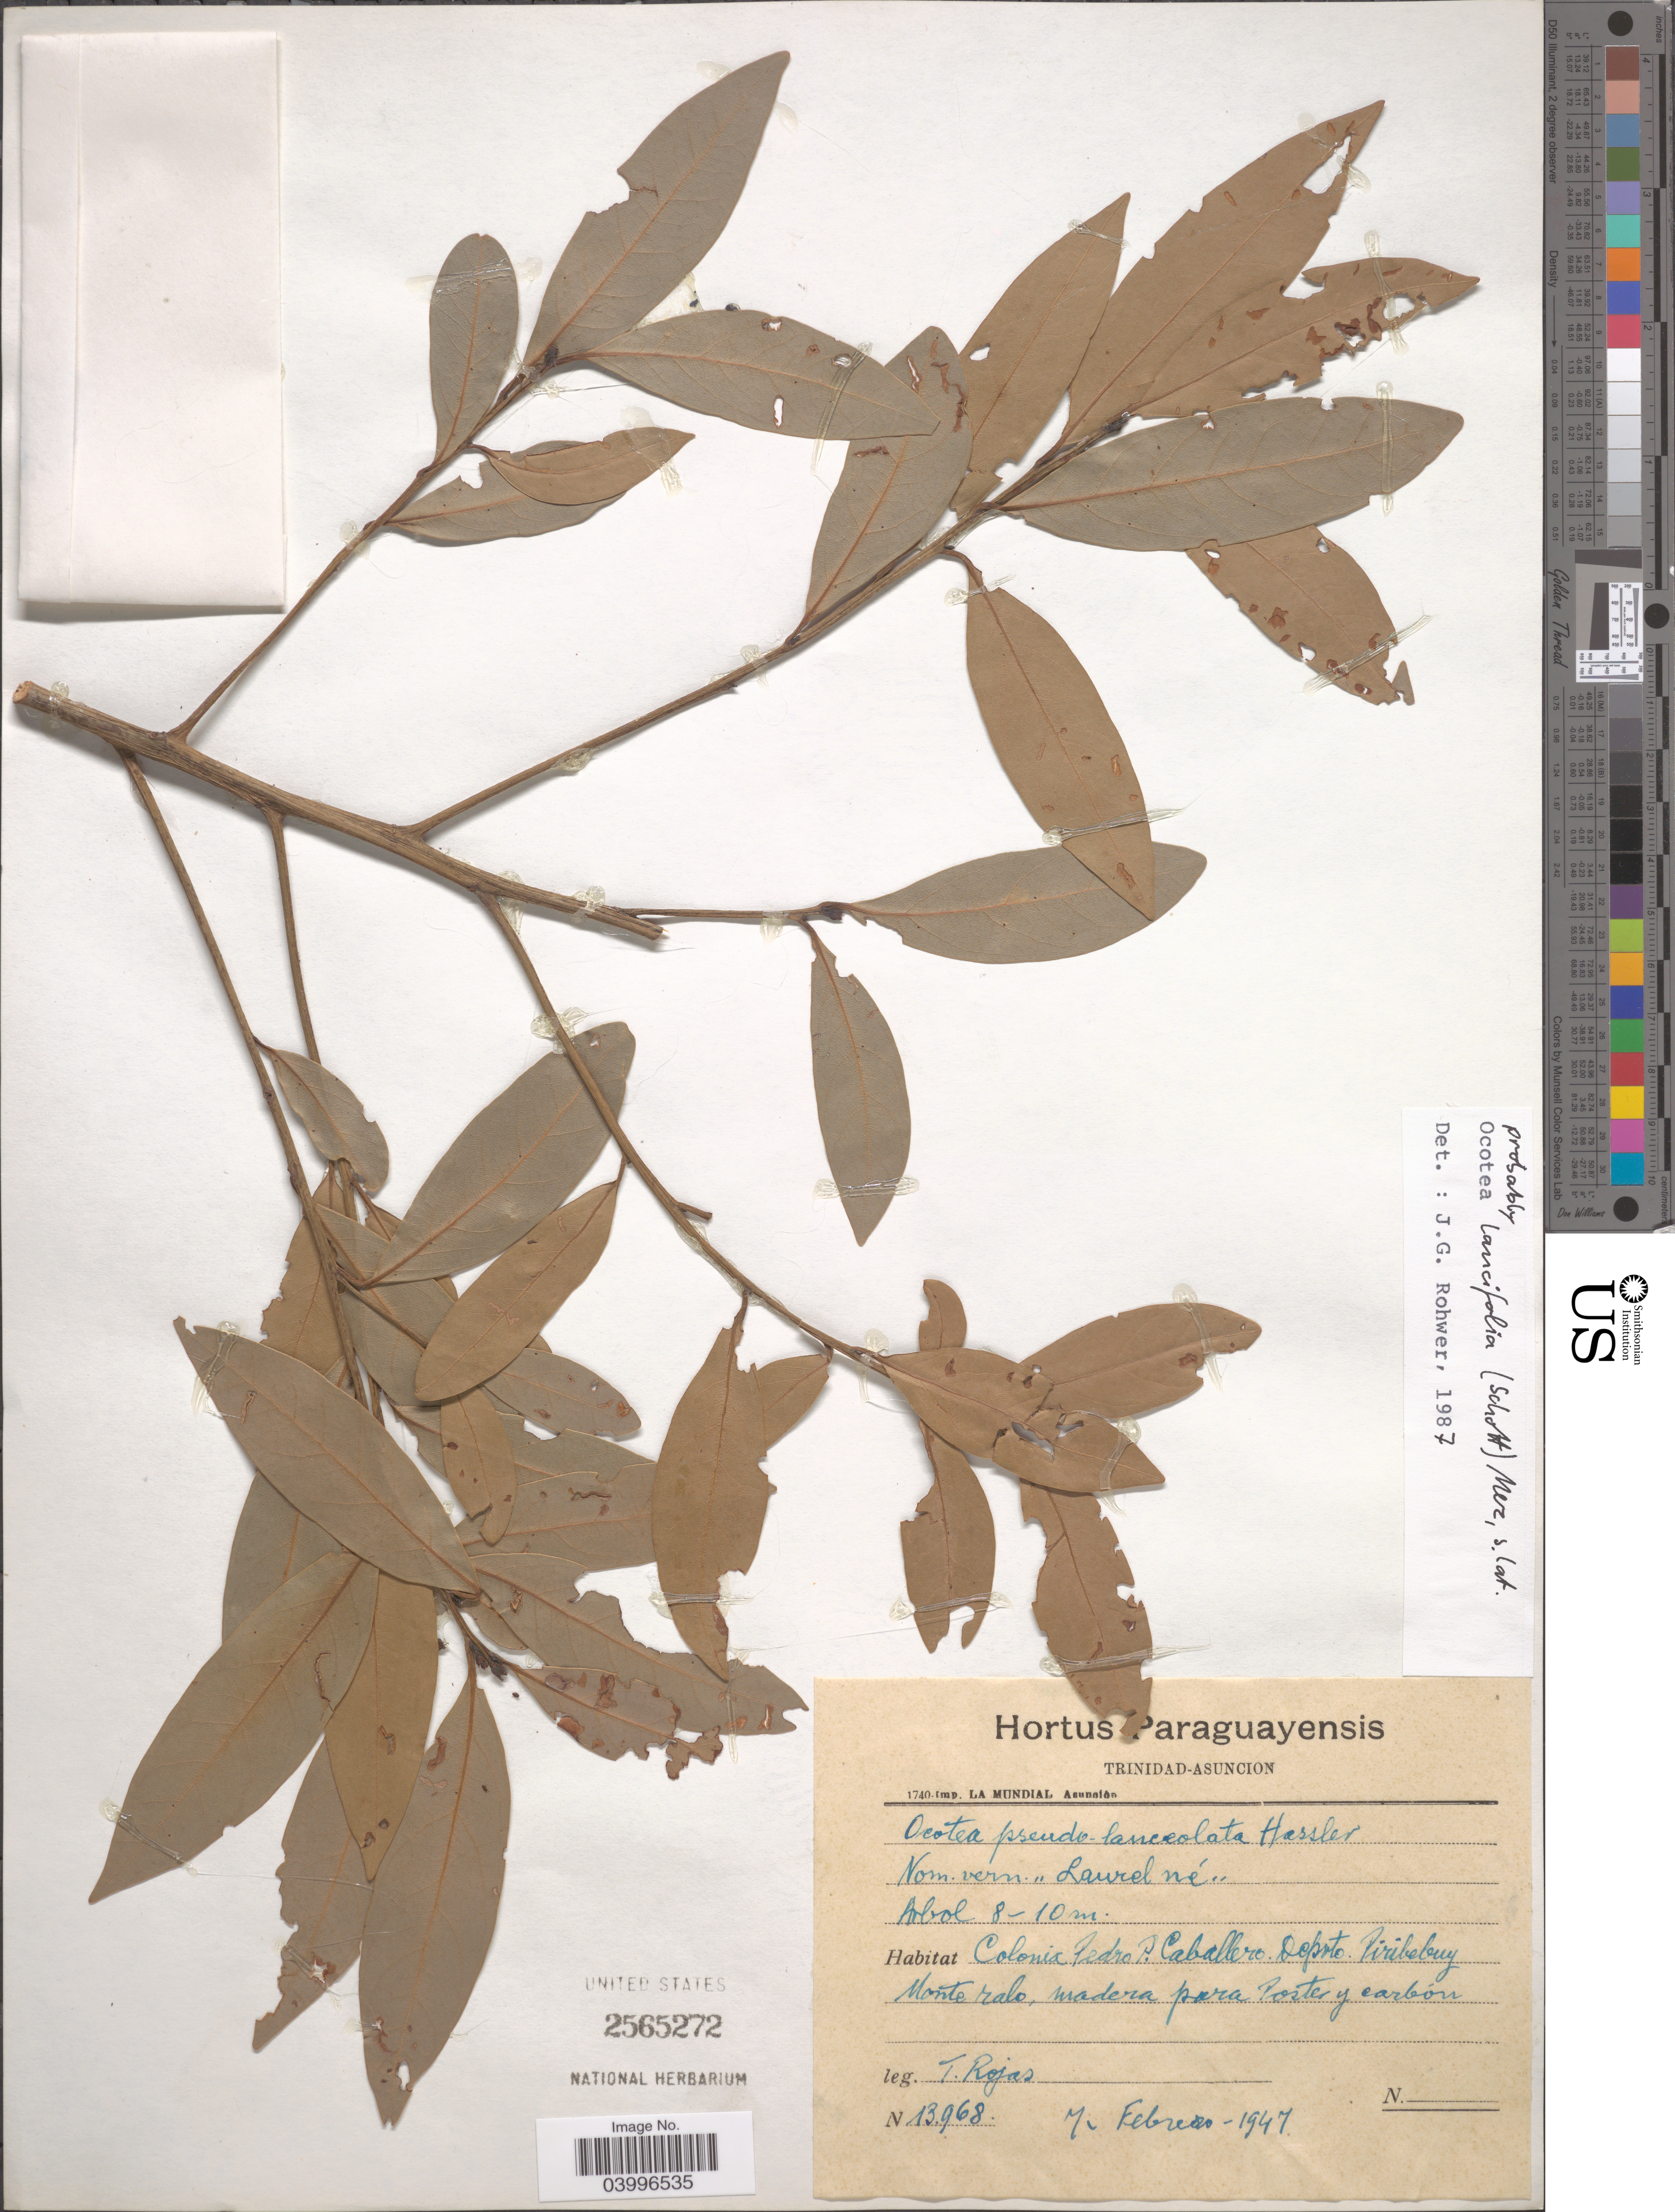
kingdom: Plantae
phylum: Tracheophyta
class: Magnoliopsida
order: Laurales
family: Lauraceae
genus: Ocotea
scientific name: Ocotea lancifolia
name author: (Schott) Mez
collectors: T. Rojas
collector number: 13968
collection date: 1947-02-07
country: Paraguay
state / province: Asuncion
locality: Coloniac Pedro P Caballero. Depto. Piribebuy. Monte ralo, madera para Poster y carbón.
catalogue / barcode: US 2565272